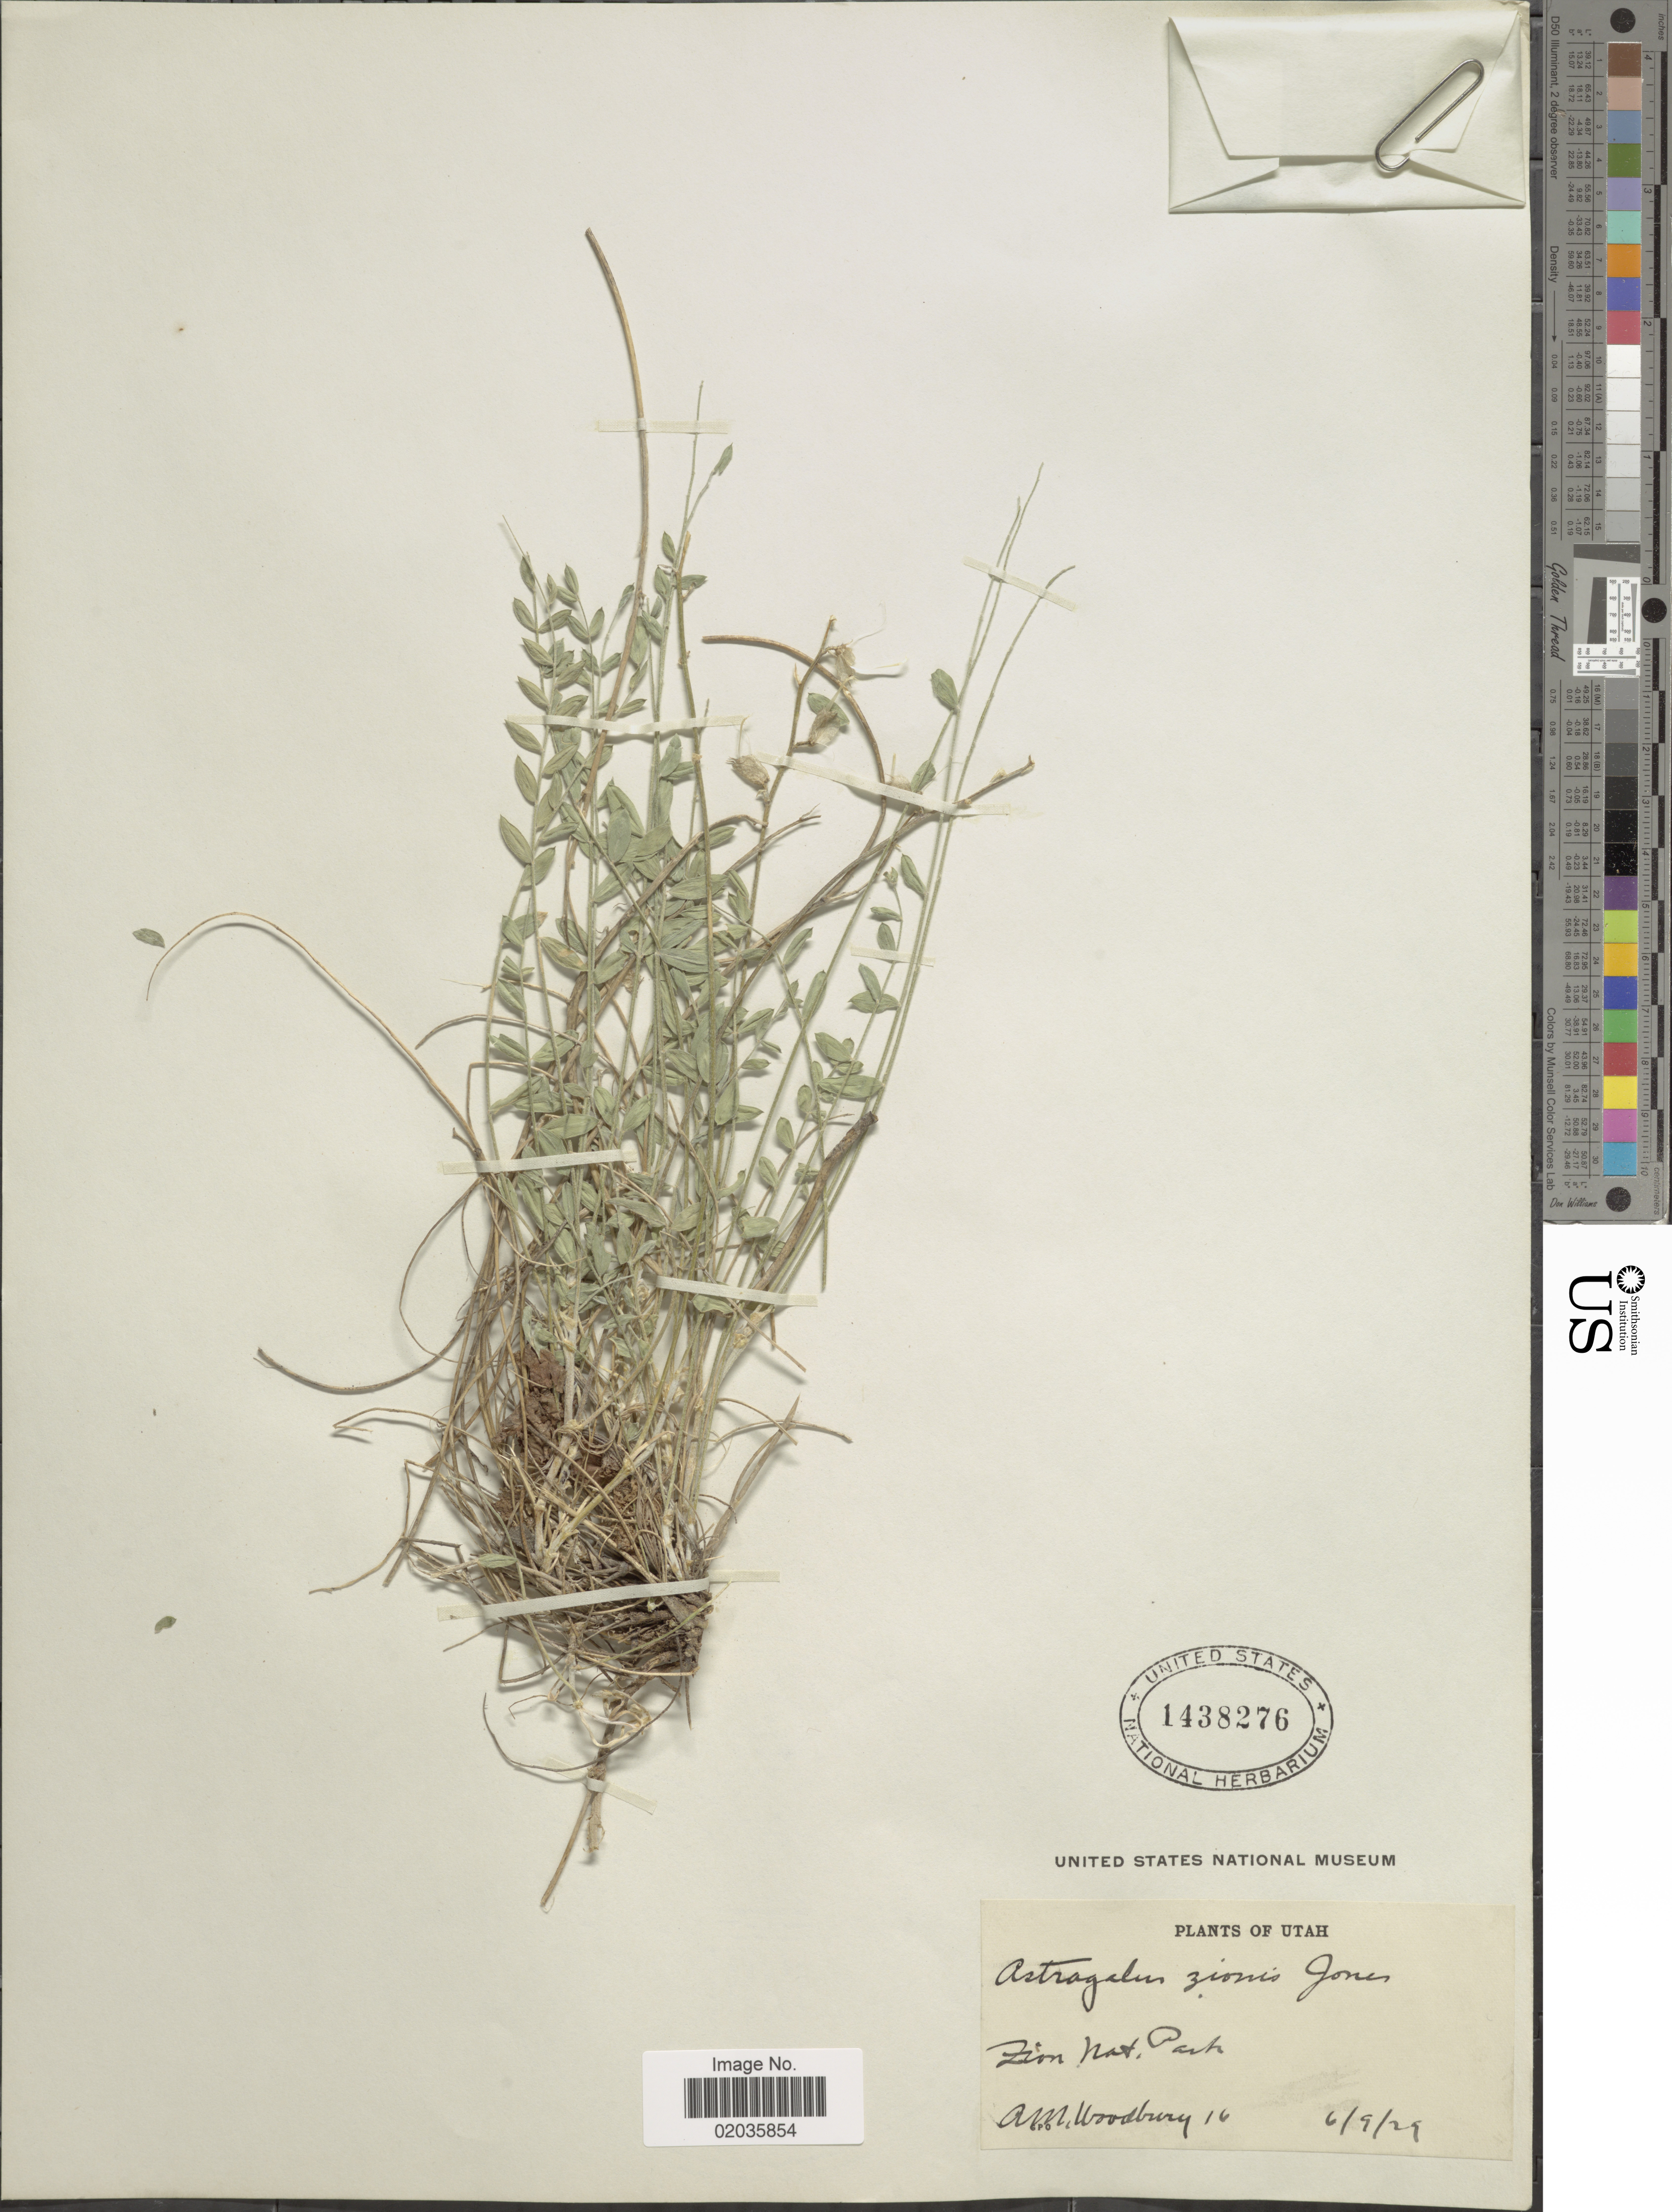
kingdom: Plantae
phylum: Tracheophyta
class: Magnoliopsida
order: Fabales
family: Fabaceae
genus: Astragalus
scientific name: Astragalus zionis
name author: M.E. Jones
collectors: A. M. Woodbury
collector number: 16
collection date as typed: Transcribed d/m/y: 9/6/29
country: United States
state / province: Utah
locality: Zion Nat. Park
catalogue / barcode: US 1438276